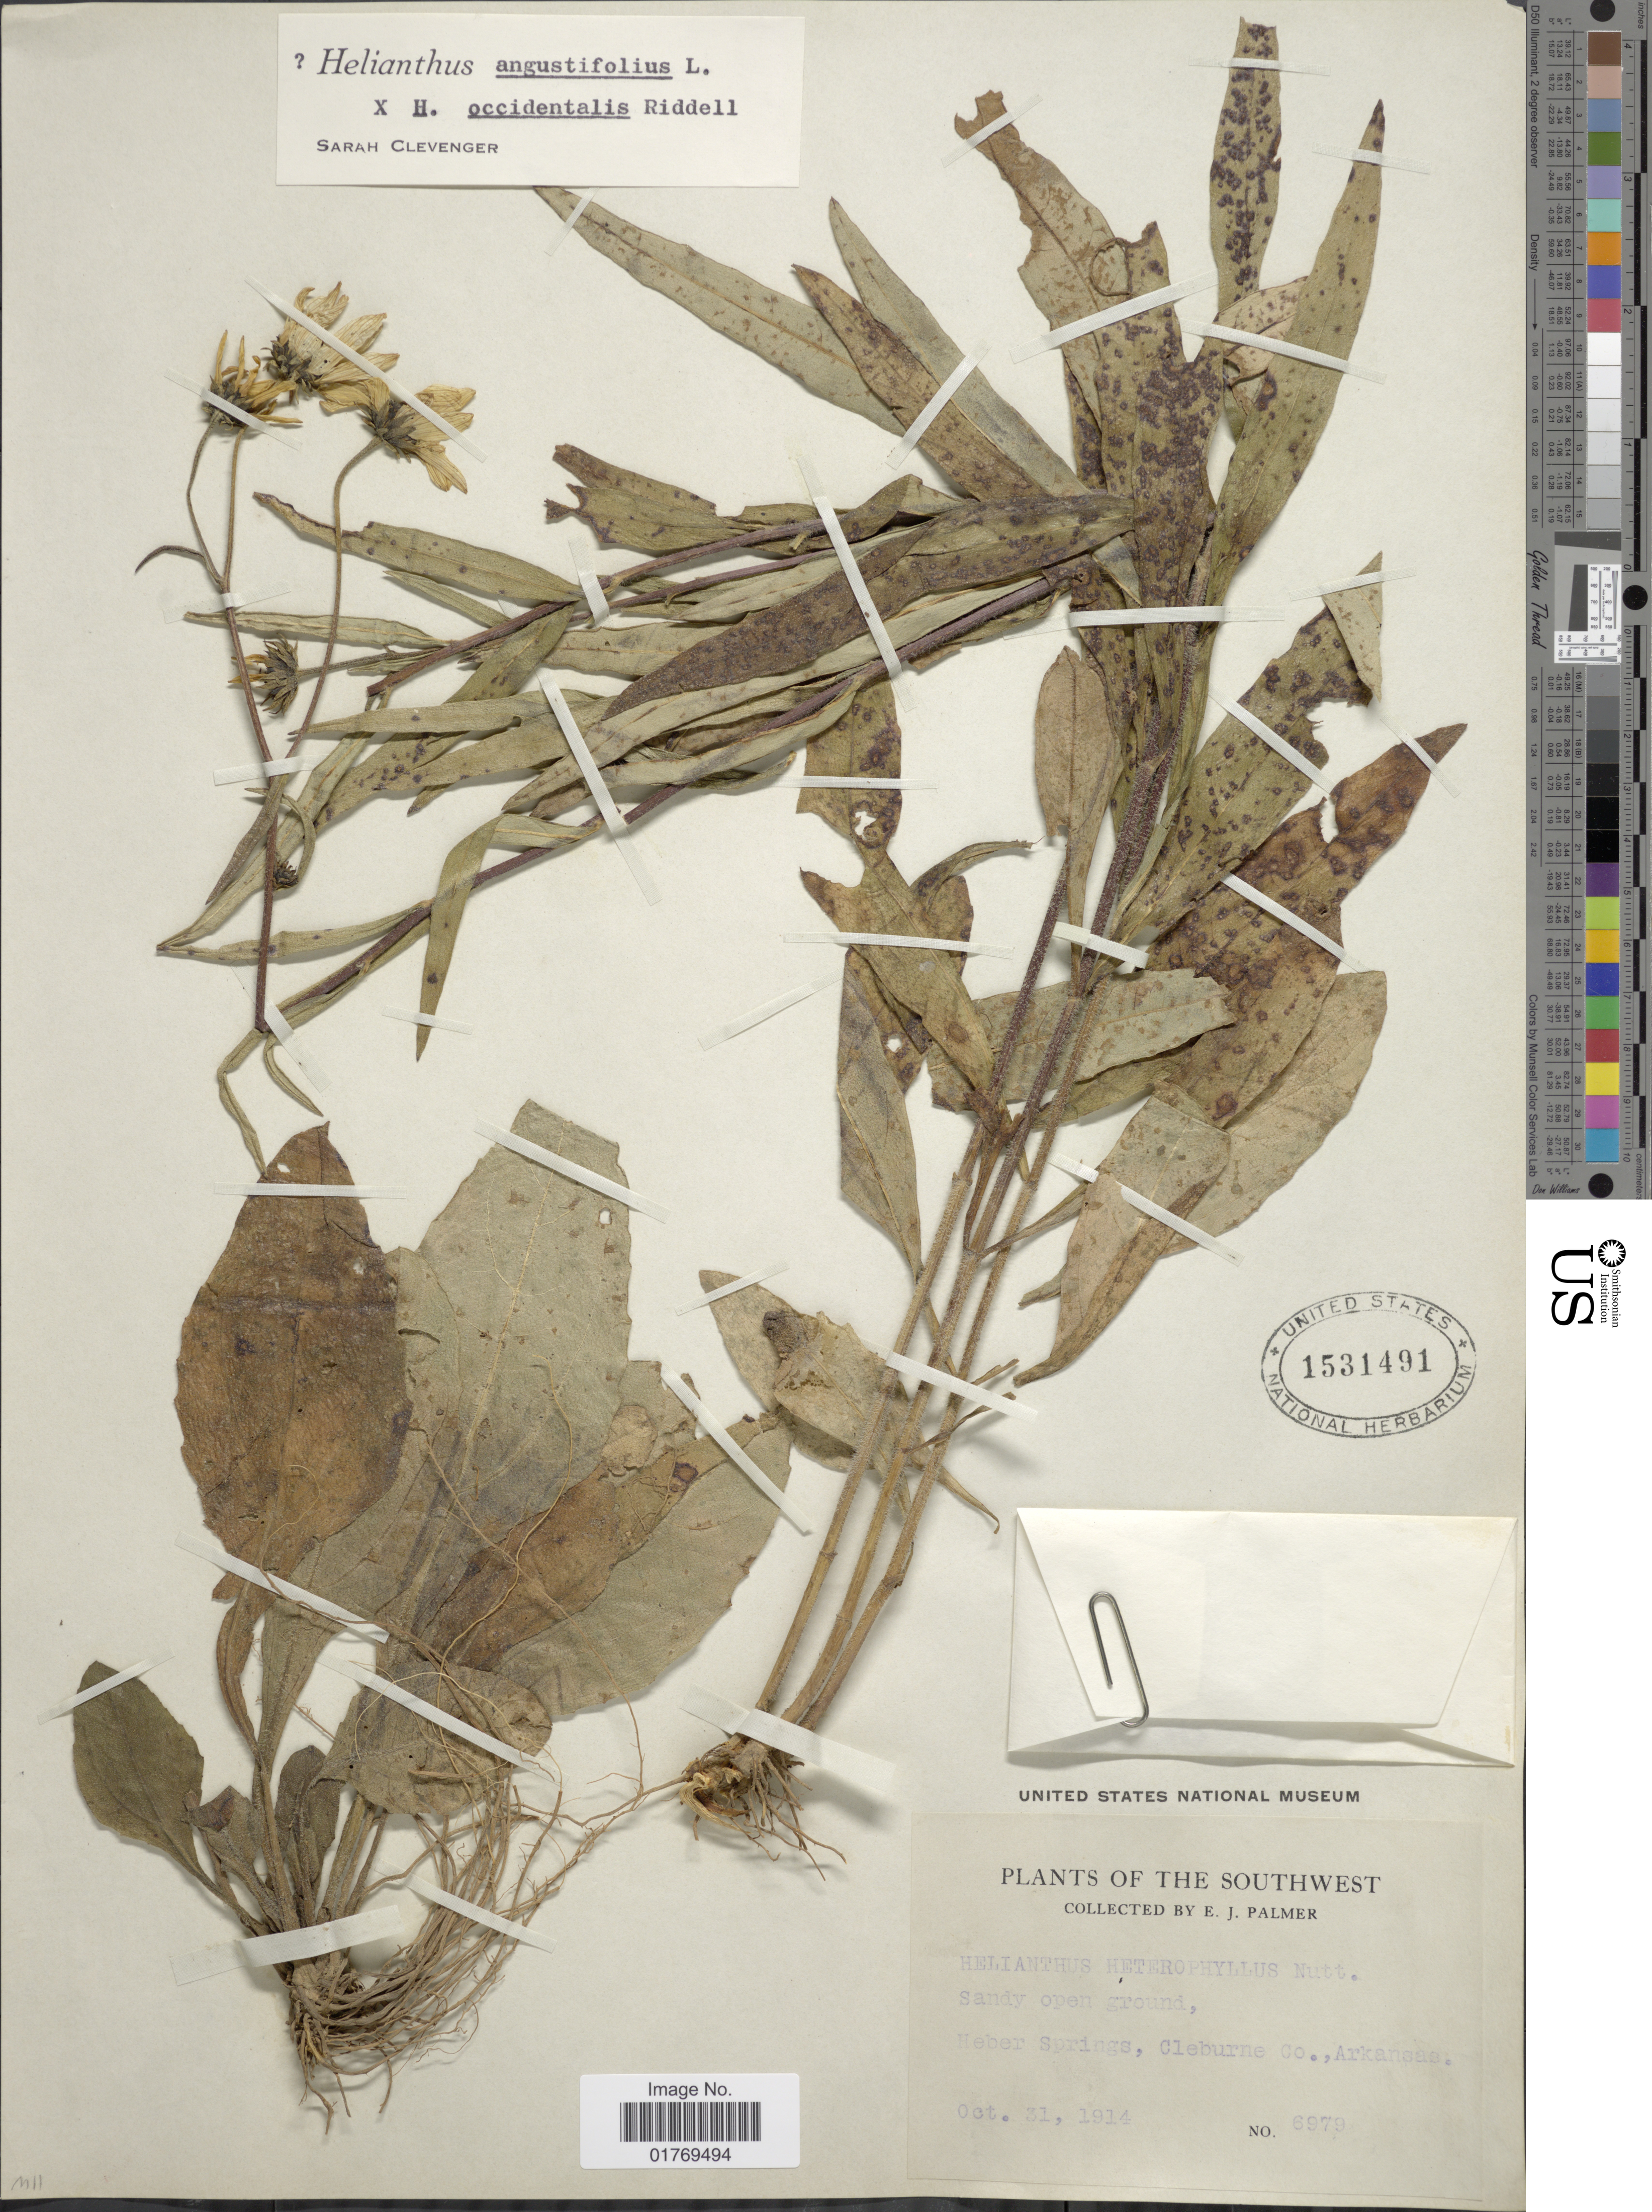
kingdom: Plantae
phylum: Tracheophyta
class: Magnoliopsida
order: Asterales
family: Asteraceae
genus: Helianthus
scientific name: Helianthus angustifolius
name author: L.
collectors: E. J. Palmer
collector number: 6979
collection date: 1914-10-31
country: United States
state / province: Arkansas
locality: Southwest. Neber Springs, Cleburne Co., Arkansas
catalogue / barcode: US 1531491